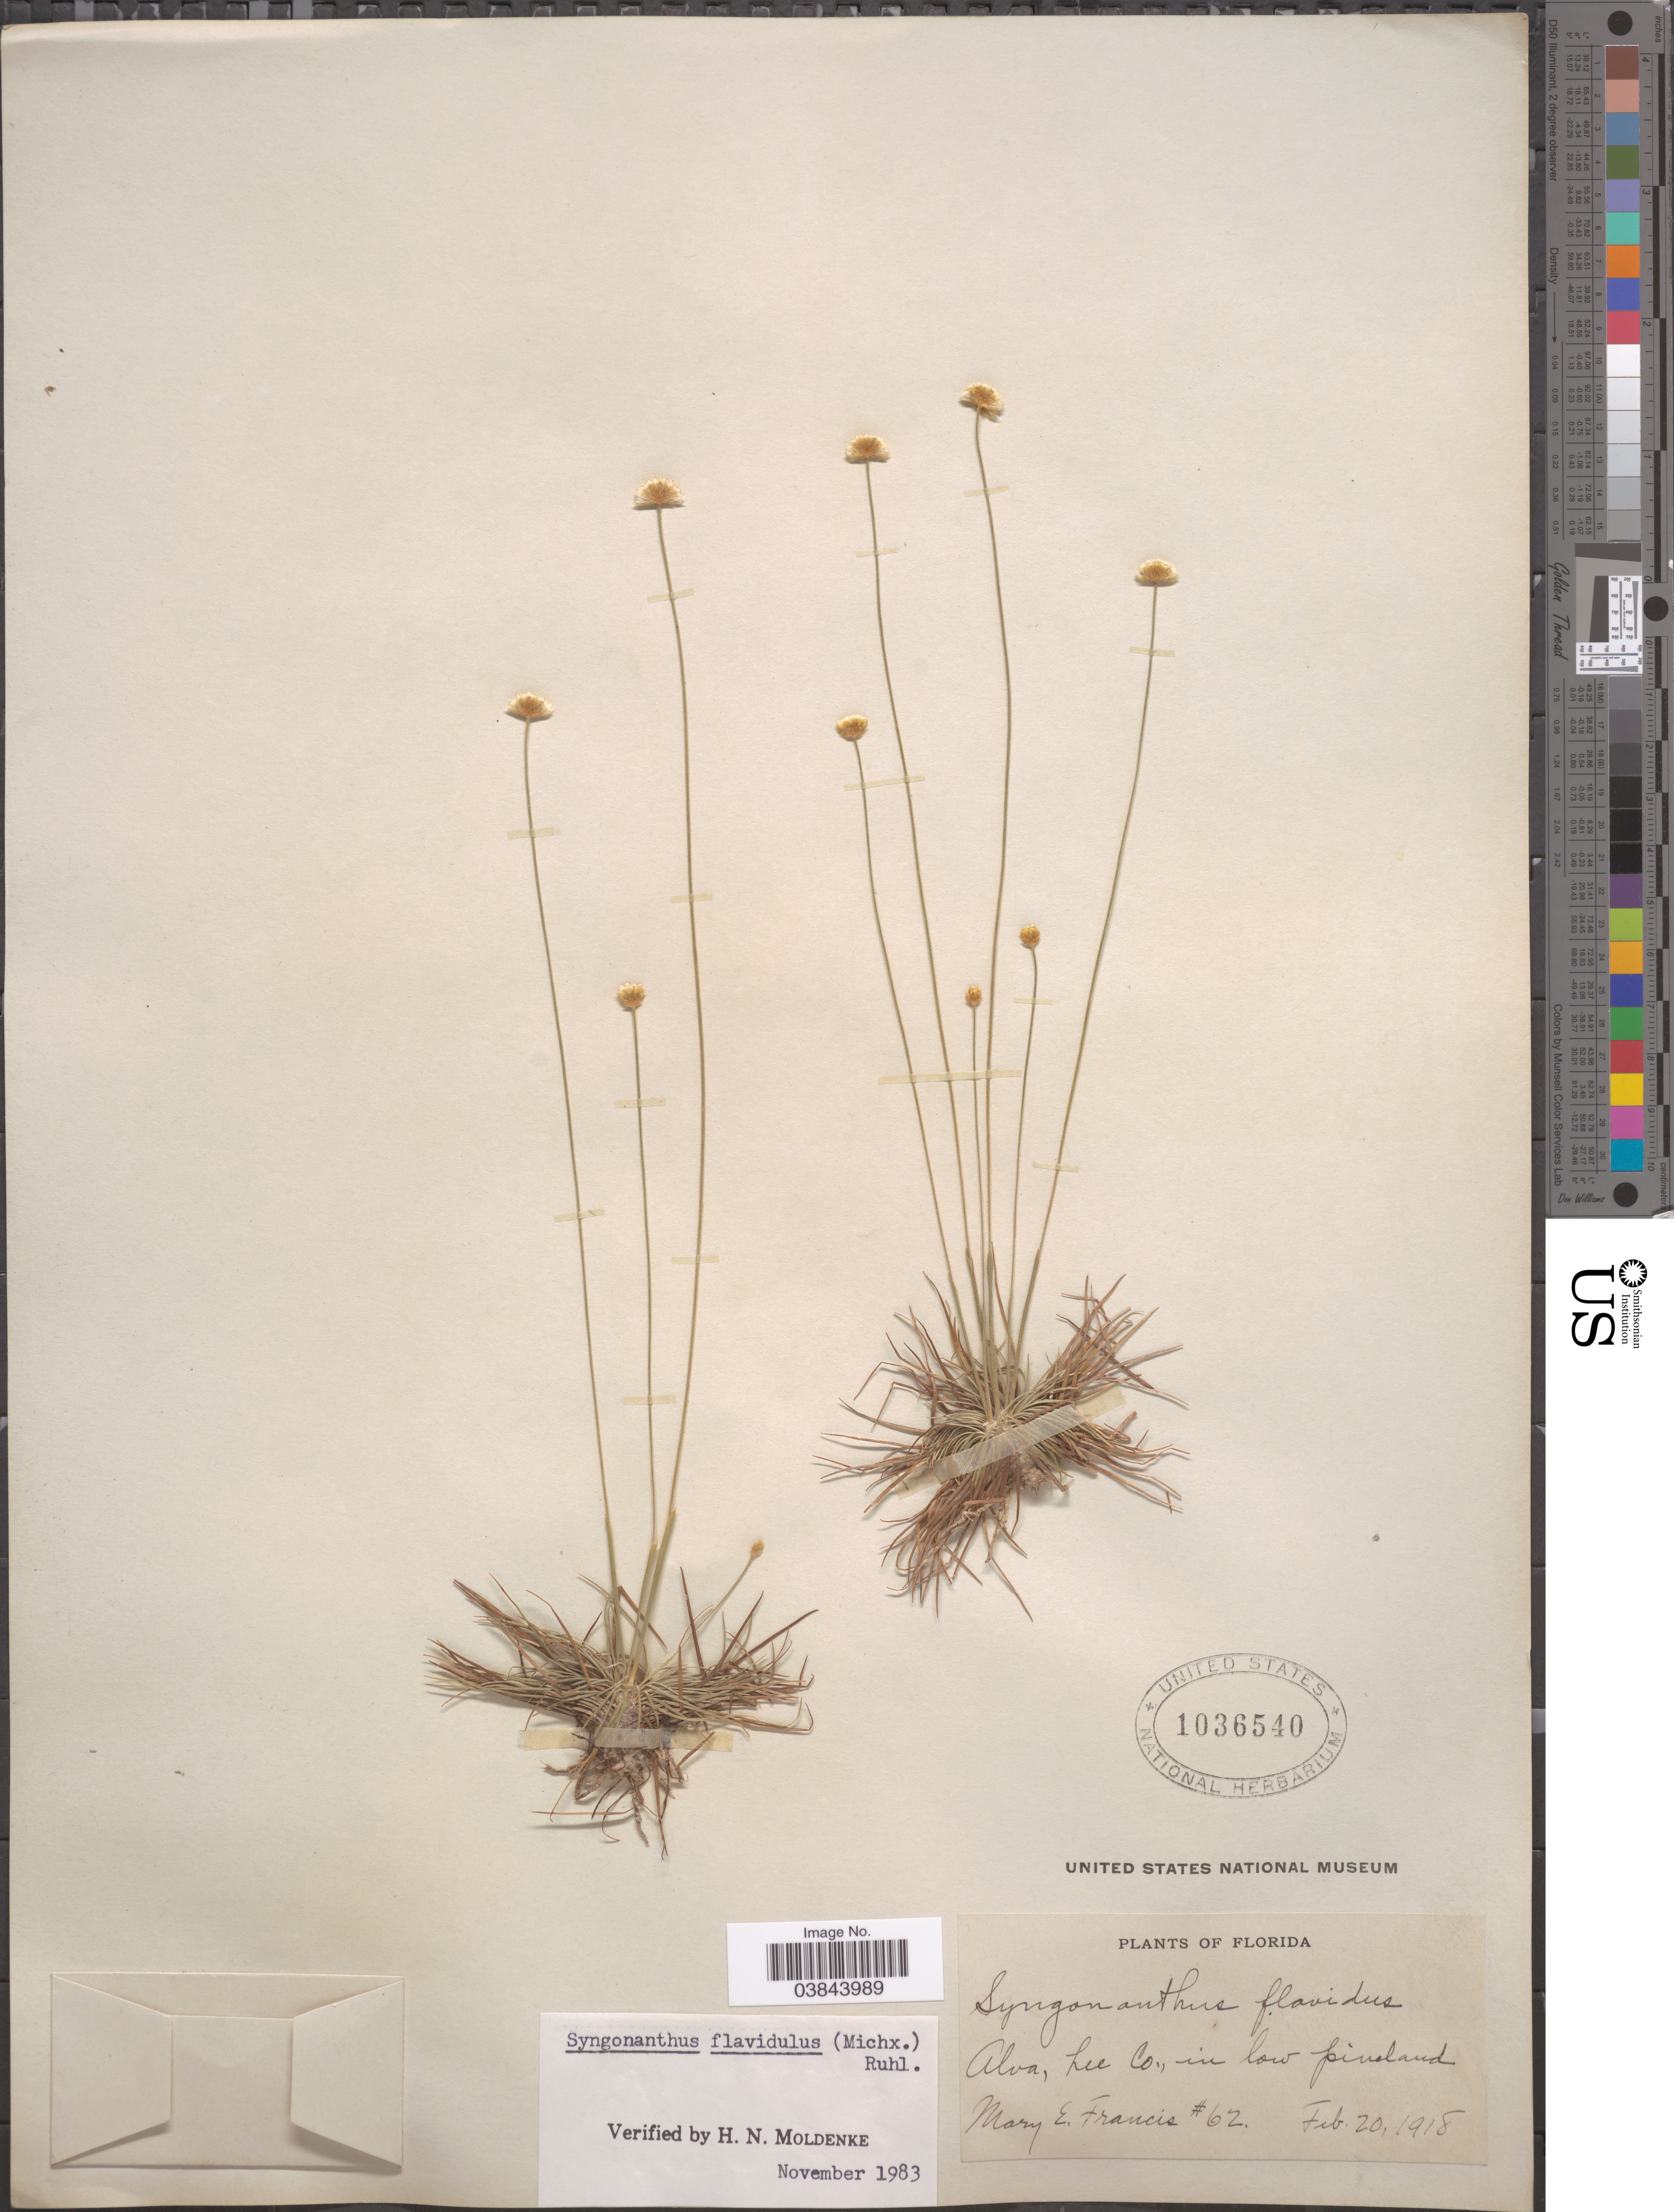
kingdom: Plantae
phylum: Tracheophyta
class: Liliopsida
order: Poales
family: Eriocaulaceae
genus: Syngonanthus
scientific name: Syngonanthus flavidulus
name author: (Michx.) Ruhland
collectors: M. E. Francis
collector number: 62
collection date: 1918-02-20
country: United States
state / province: Florida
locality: Alva, Lee Co.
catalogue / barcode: US 1036540